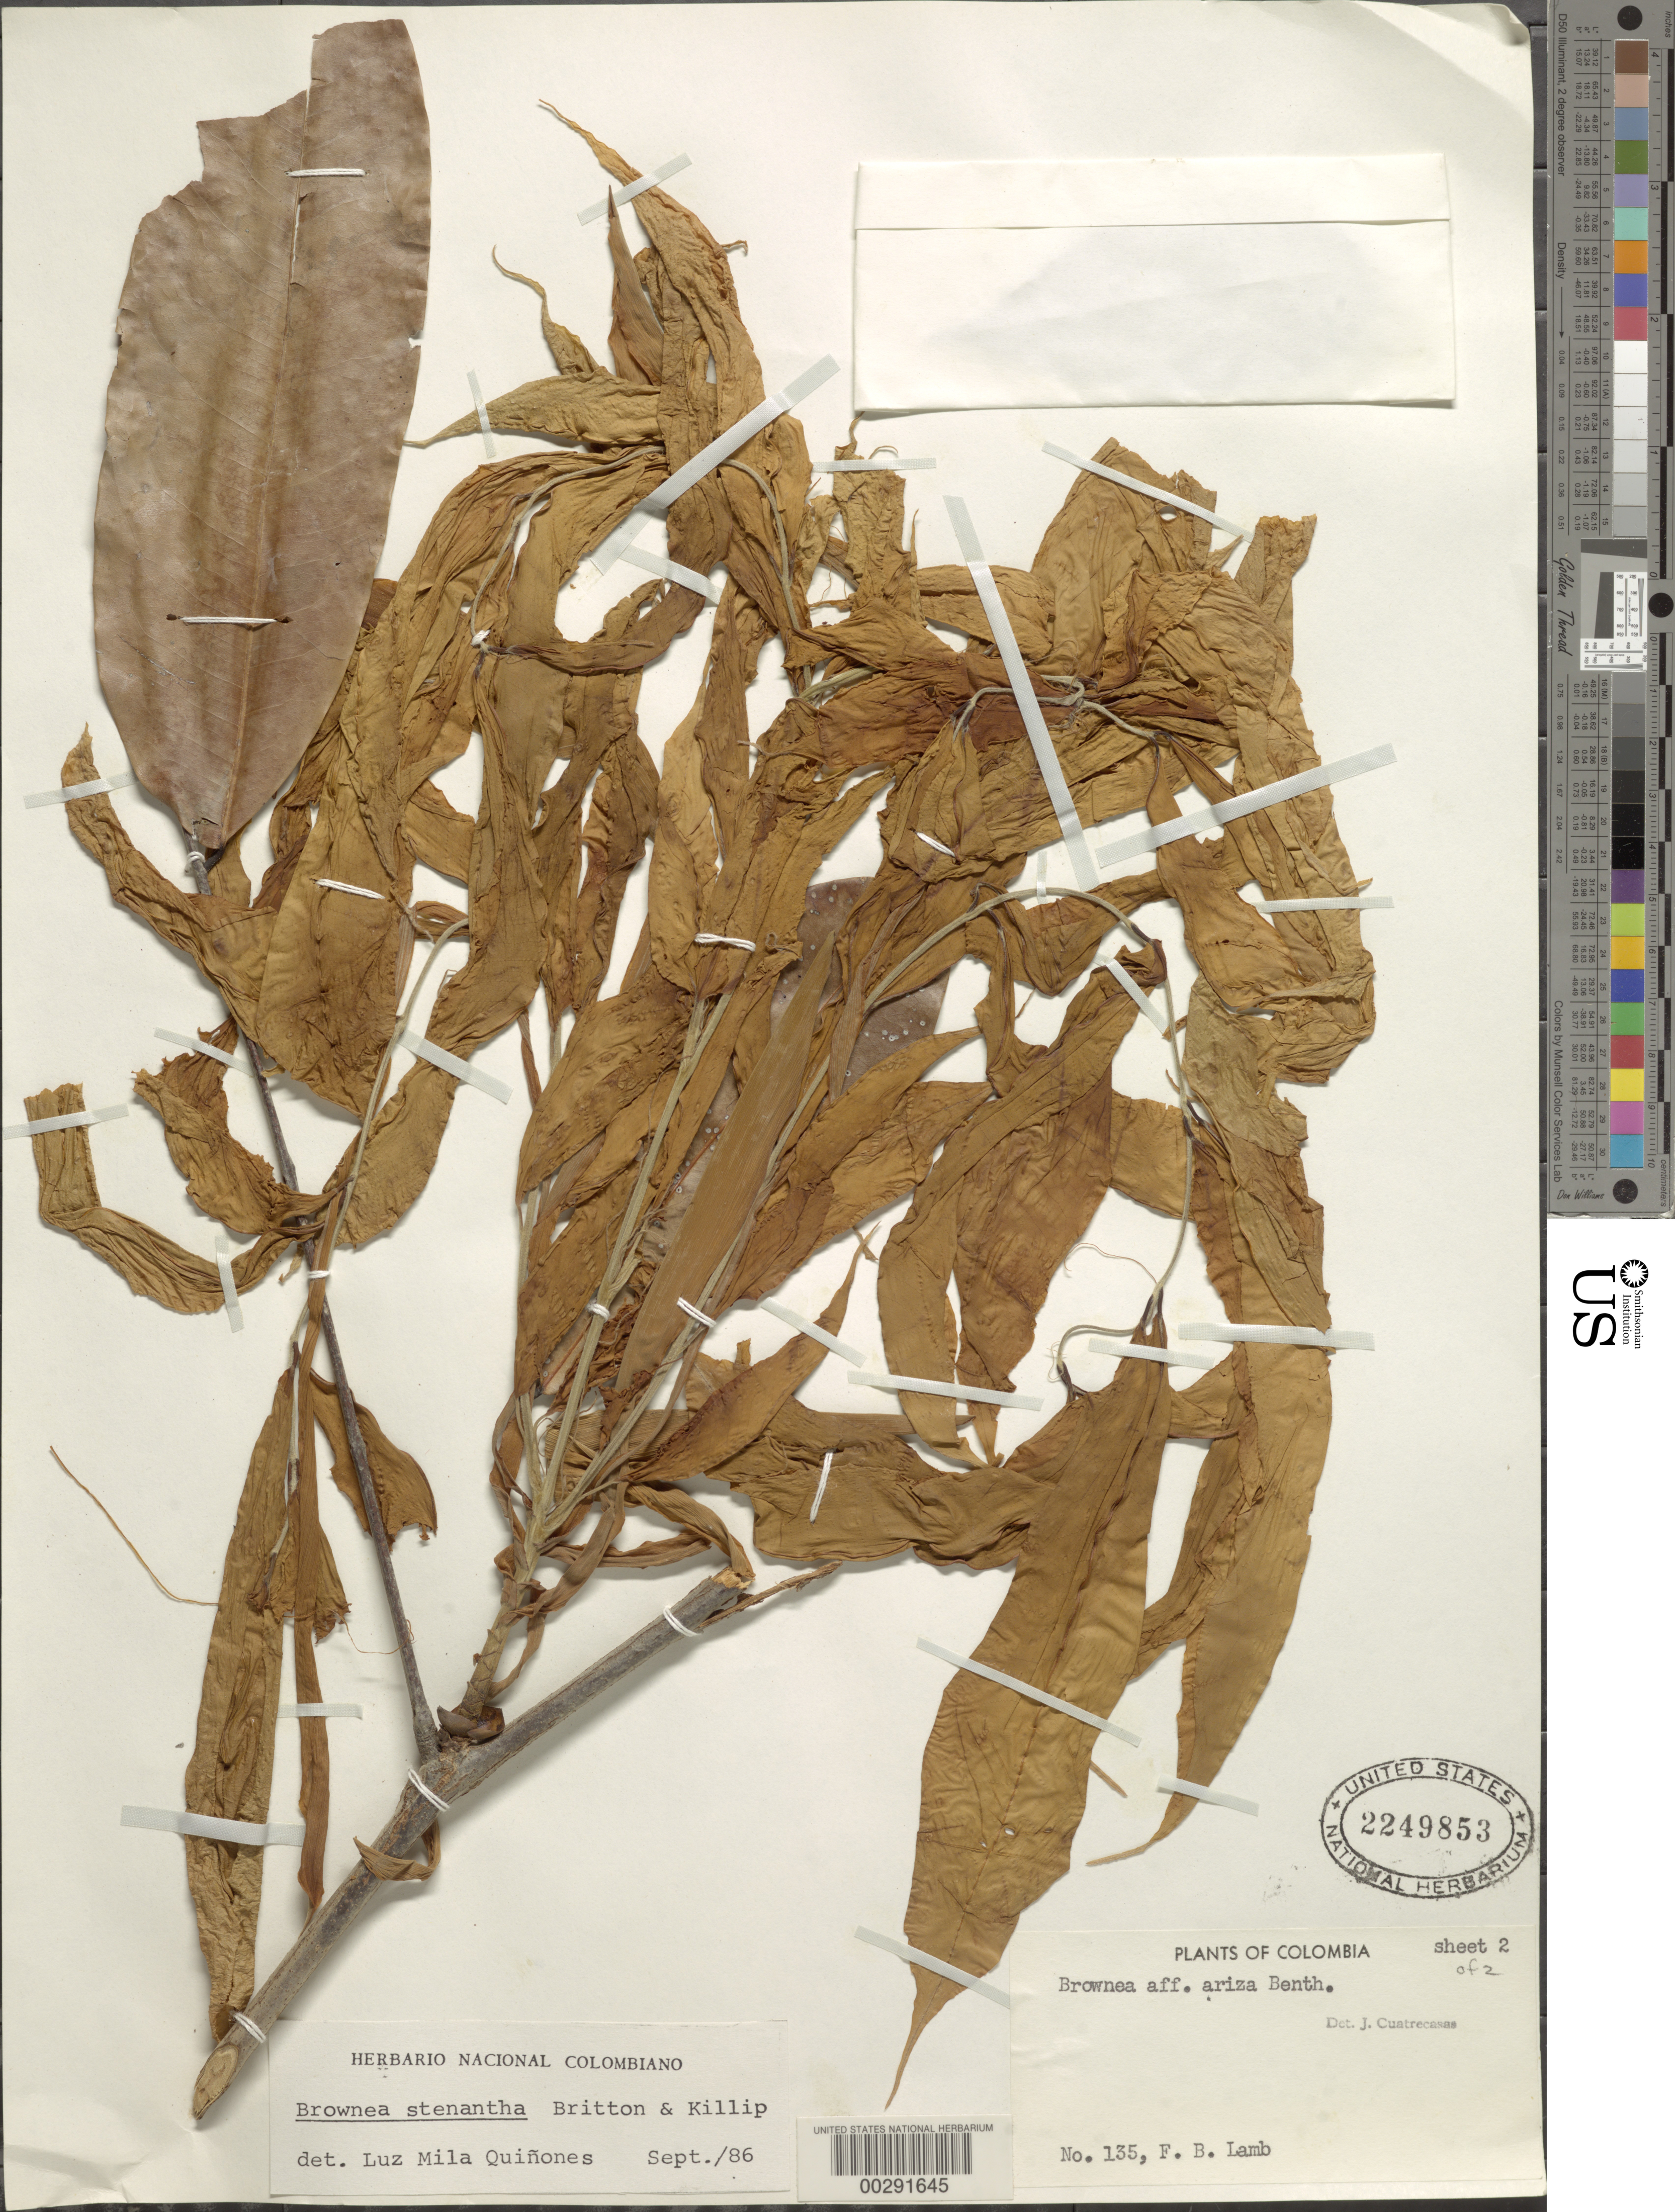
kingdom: Plantae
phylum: Tracheophyta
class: Magnoliopsida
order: Fabales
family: Fabaceae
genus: Brownea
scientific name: Brownea stenantha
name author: Britton & Killip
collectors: F. B. Lamb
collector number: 135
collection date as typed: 27 Jul 1954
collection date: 1954-07-27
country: Colombia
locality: Valle del Magdalena: Cimitarra, Quebrada Toroba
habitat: On rich vega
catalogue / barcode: US 2249853